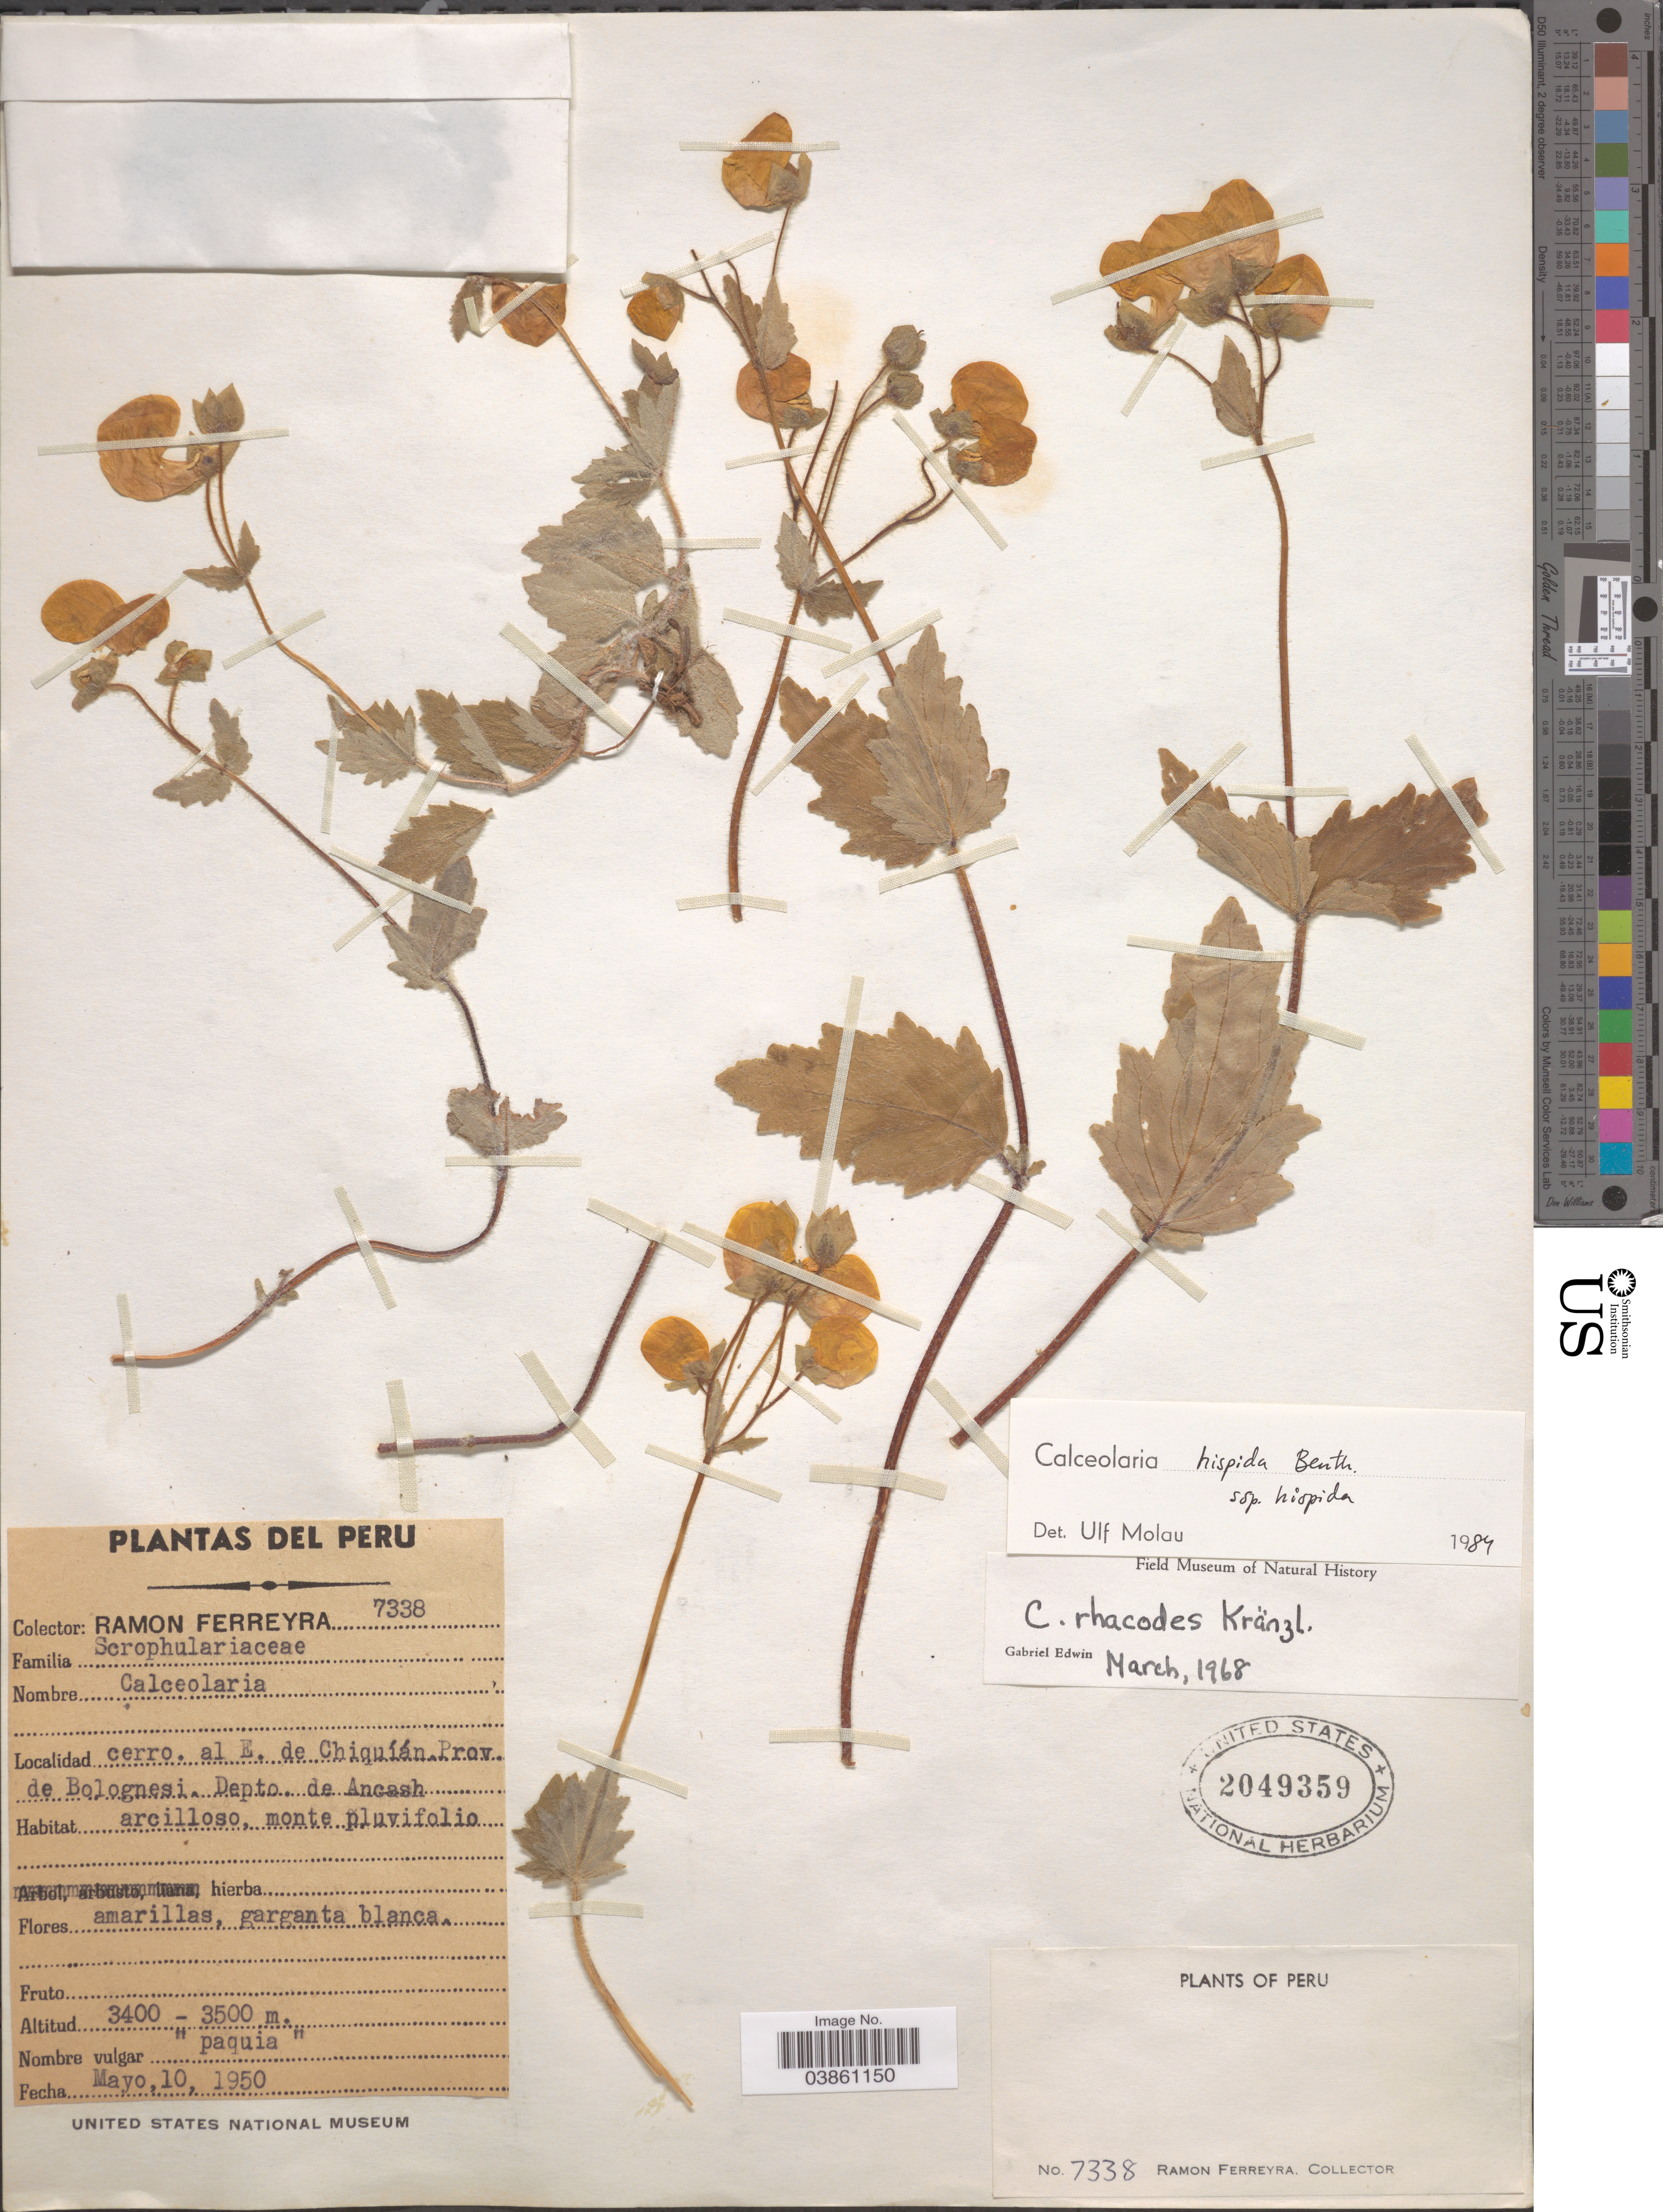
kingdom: Plantae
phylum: Tracheophyta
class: Magnoliopsida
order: Lamiales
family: Calceolariaceae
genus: Calceolaria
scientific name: Calceolaria hispida subsp. hispida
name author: Benth.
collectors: R. A. Ferreyra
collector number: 7338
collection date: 1950-05-10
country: Peru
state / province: Ancash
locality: Cerro. al E. de Chiquíán. Prov. de Bolognesi. Depto. de Ancash.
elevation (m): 3400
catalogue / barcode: US 2049359